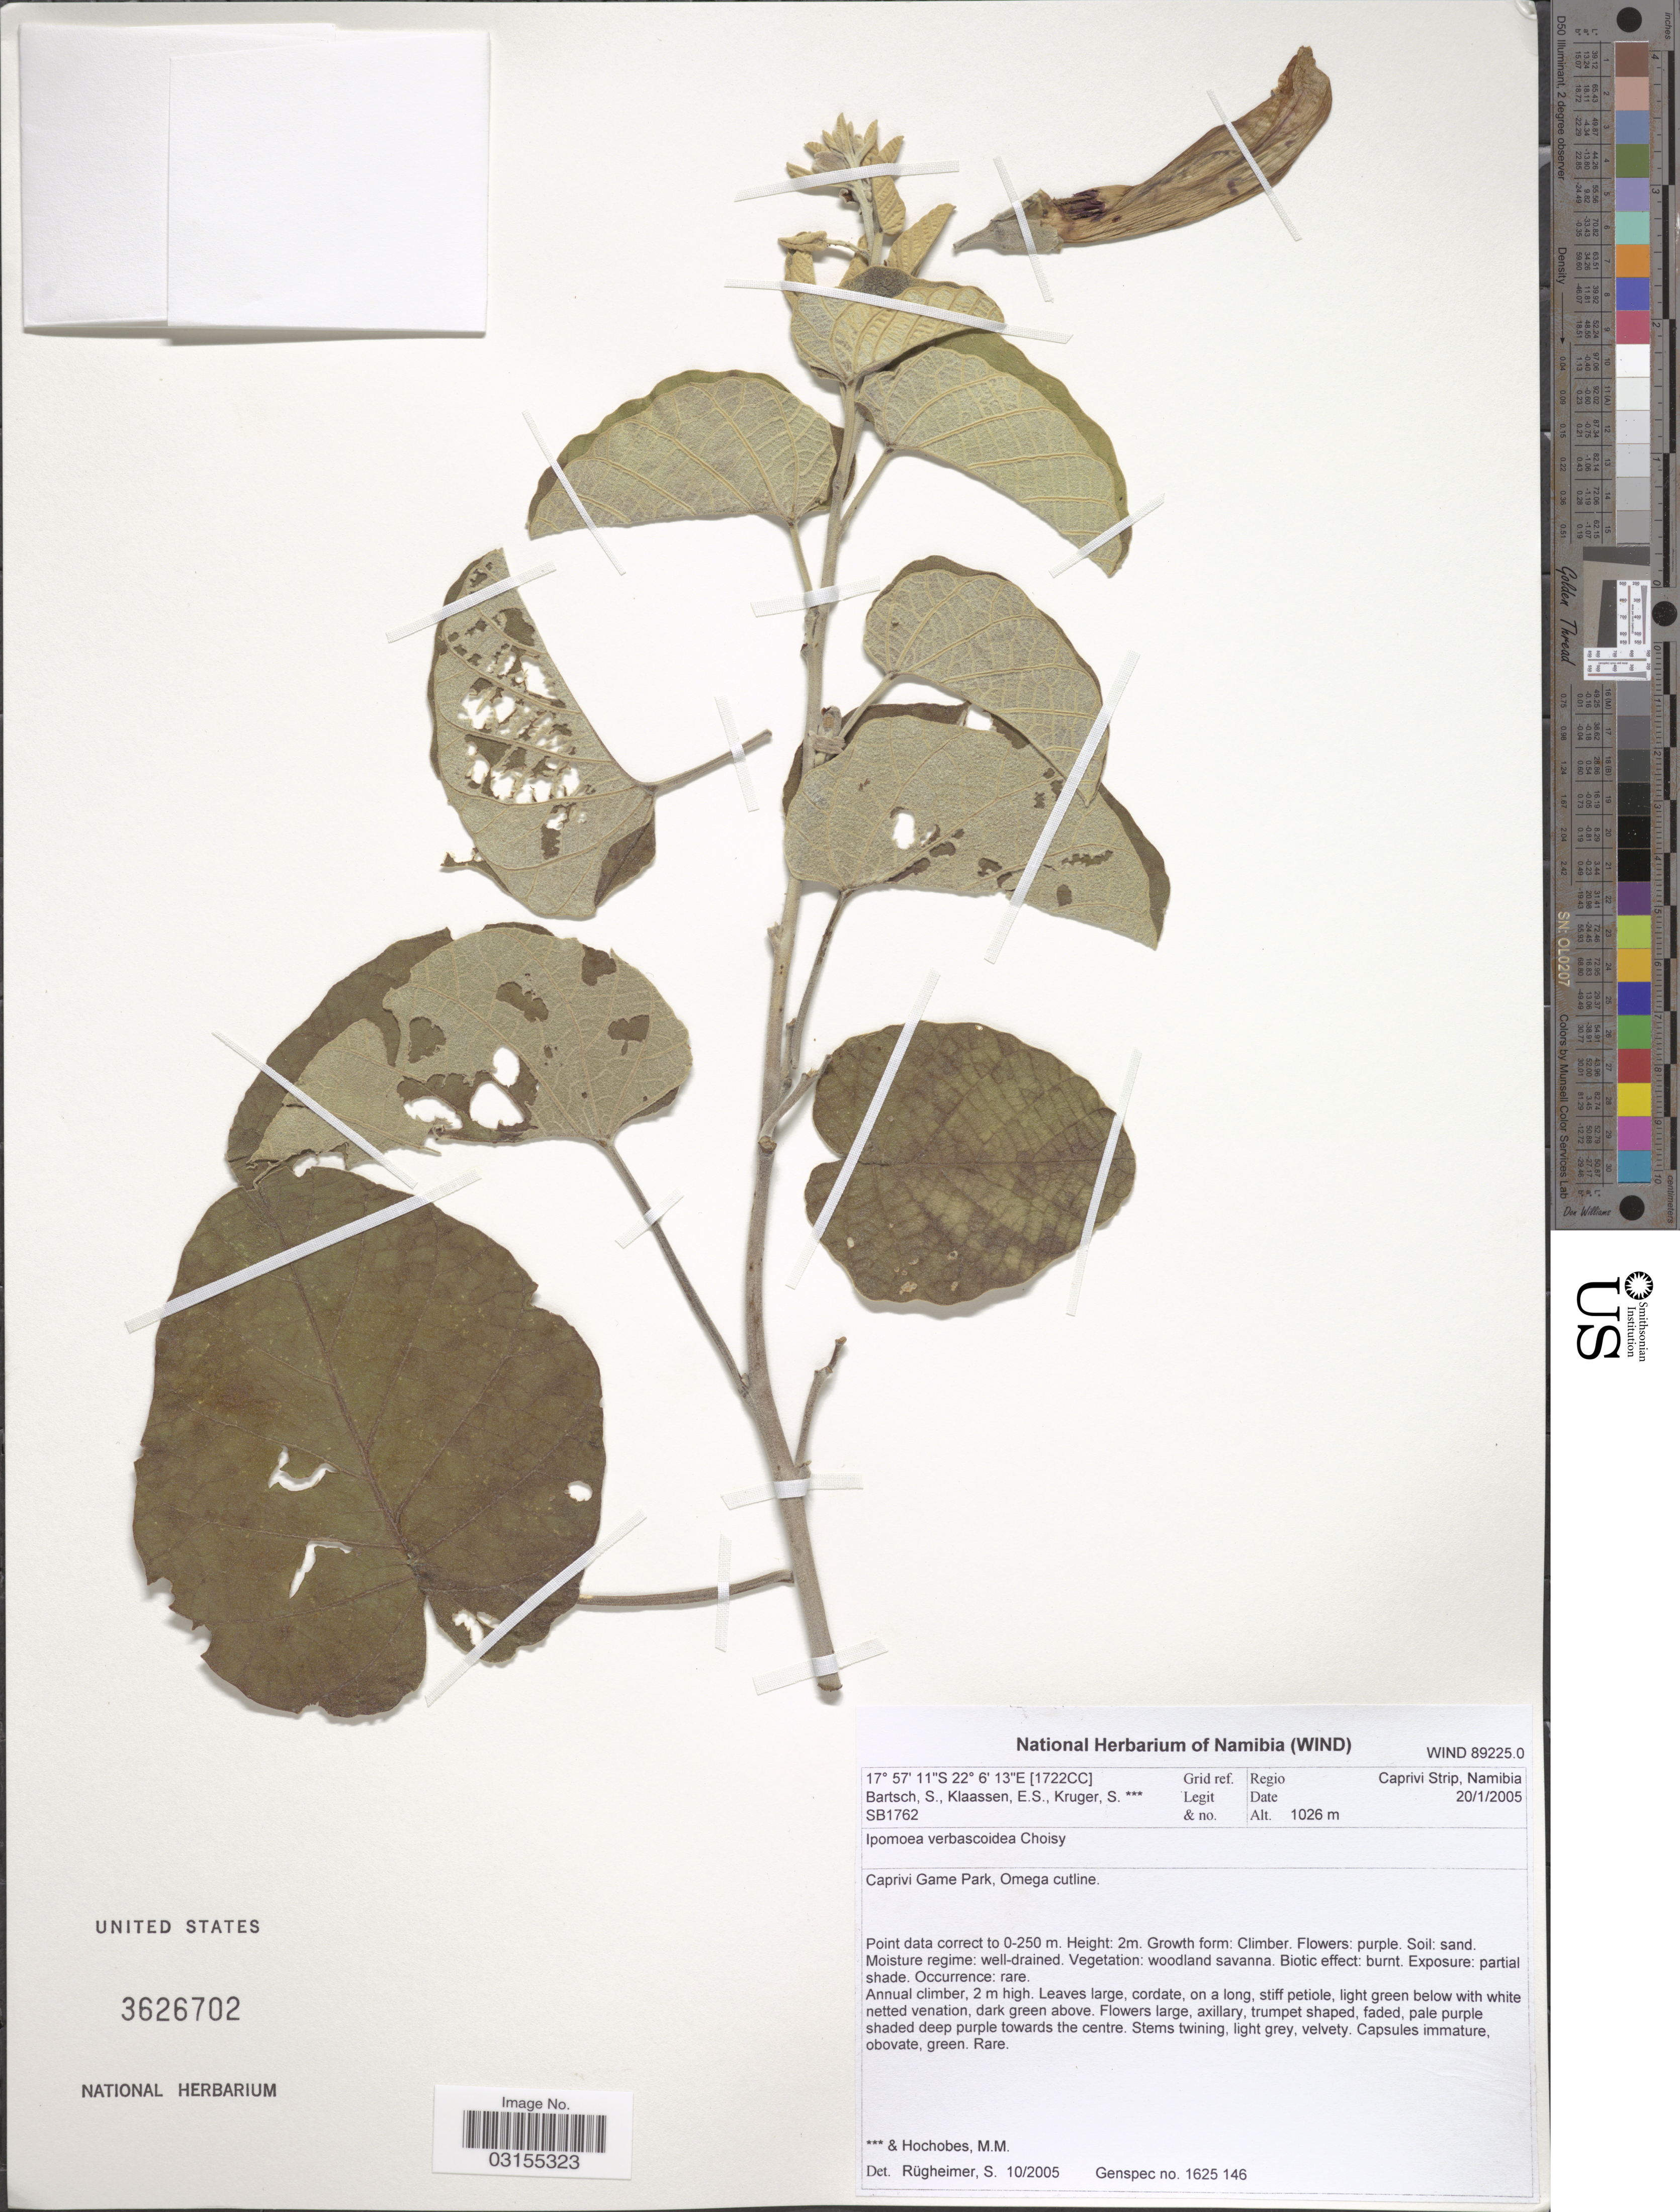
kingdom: Plantae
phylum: Tracheophyta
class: Magnoliopsida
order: Solanales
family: Convolvulaceae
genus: Ipomoea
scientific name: Ipomoea verbascoidea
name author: Choisy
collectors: S. Bartsch, E. S. Klaassen & S. Kruger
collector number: SB1762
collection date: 2005-01-20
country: Namibia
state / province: Caprivi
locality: [1722CC] Regio Caprivi Strip. Caprivi Gane Park, Omega cutline.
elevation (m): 1026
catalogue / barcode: US 3626702